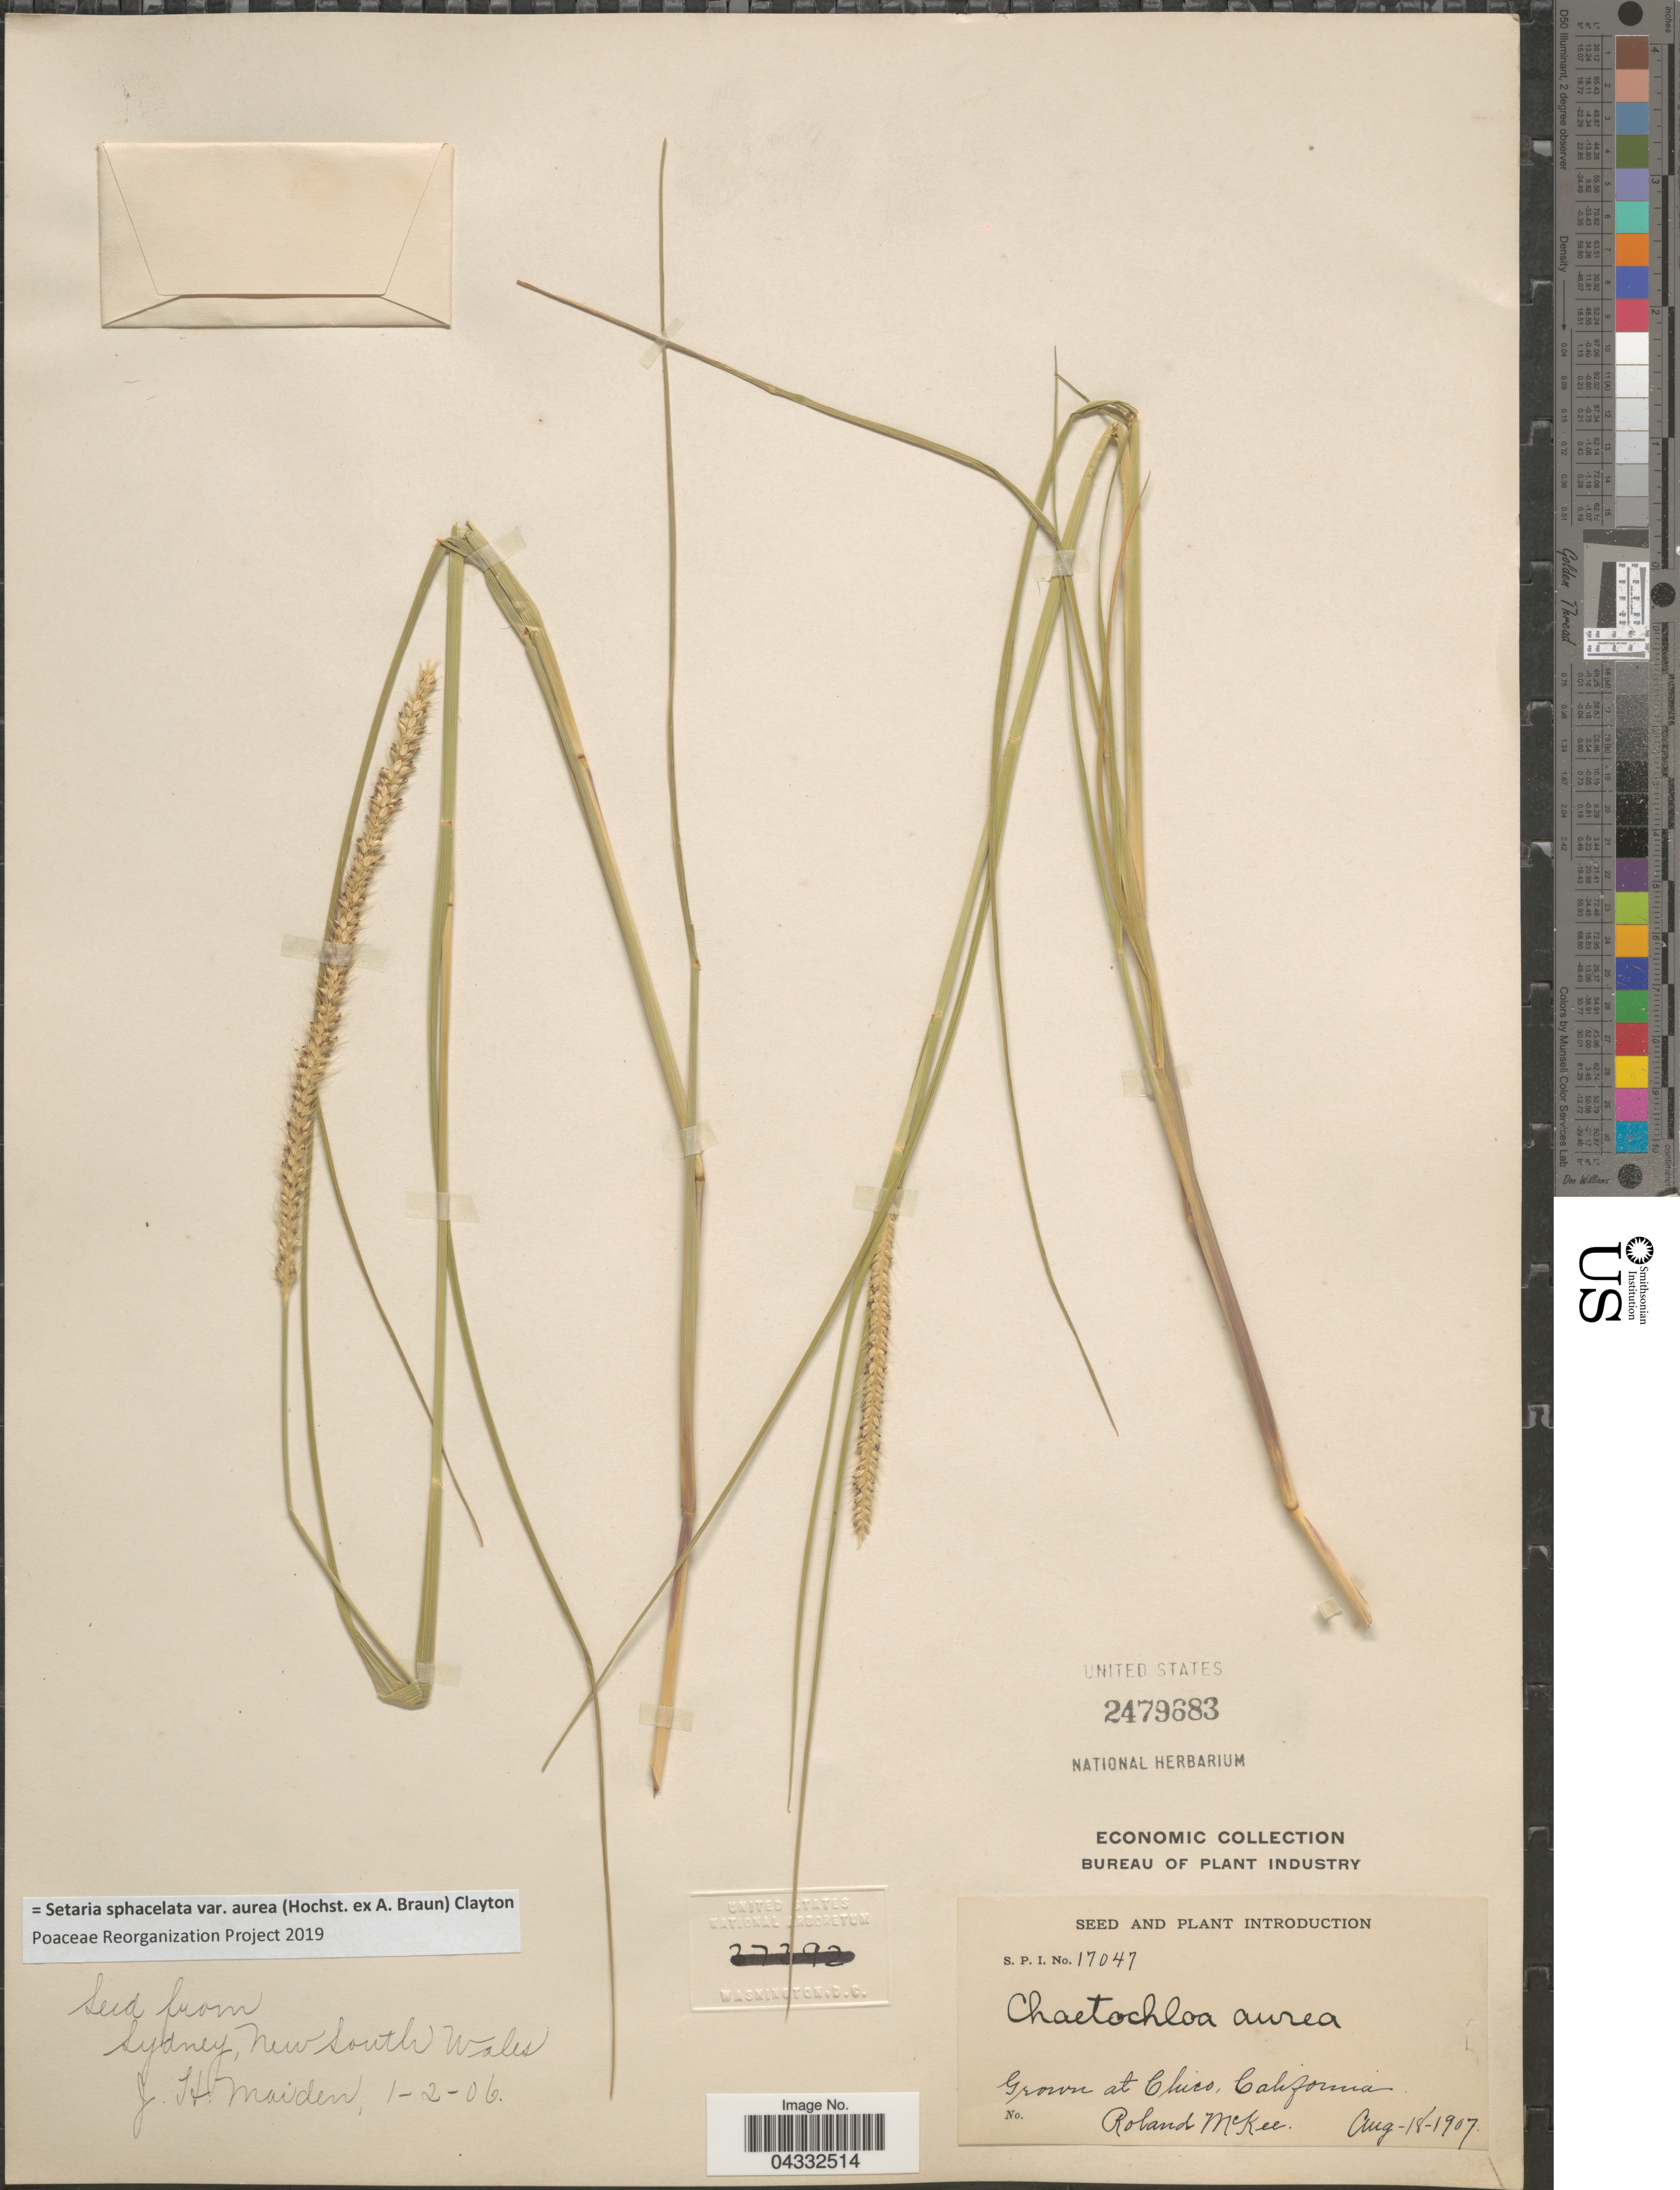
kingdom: Plantae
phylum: Tracheophyta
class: Liliopsida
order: Poales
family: Poaceae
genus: Setaria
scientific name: Setaria sphacelata var. aurea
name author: (Hochst. ex A. Braun) Clayton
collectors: R. Mckee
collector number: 17047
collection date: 1907-08-18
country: United States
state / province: California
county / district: Butte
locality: Chico.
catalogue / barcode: US 2479683